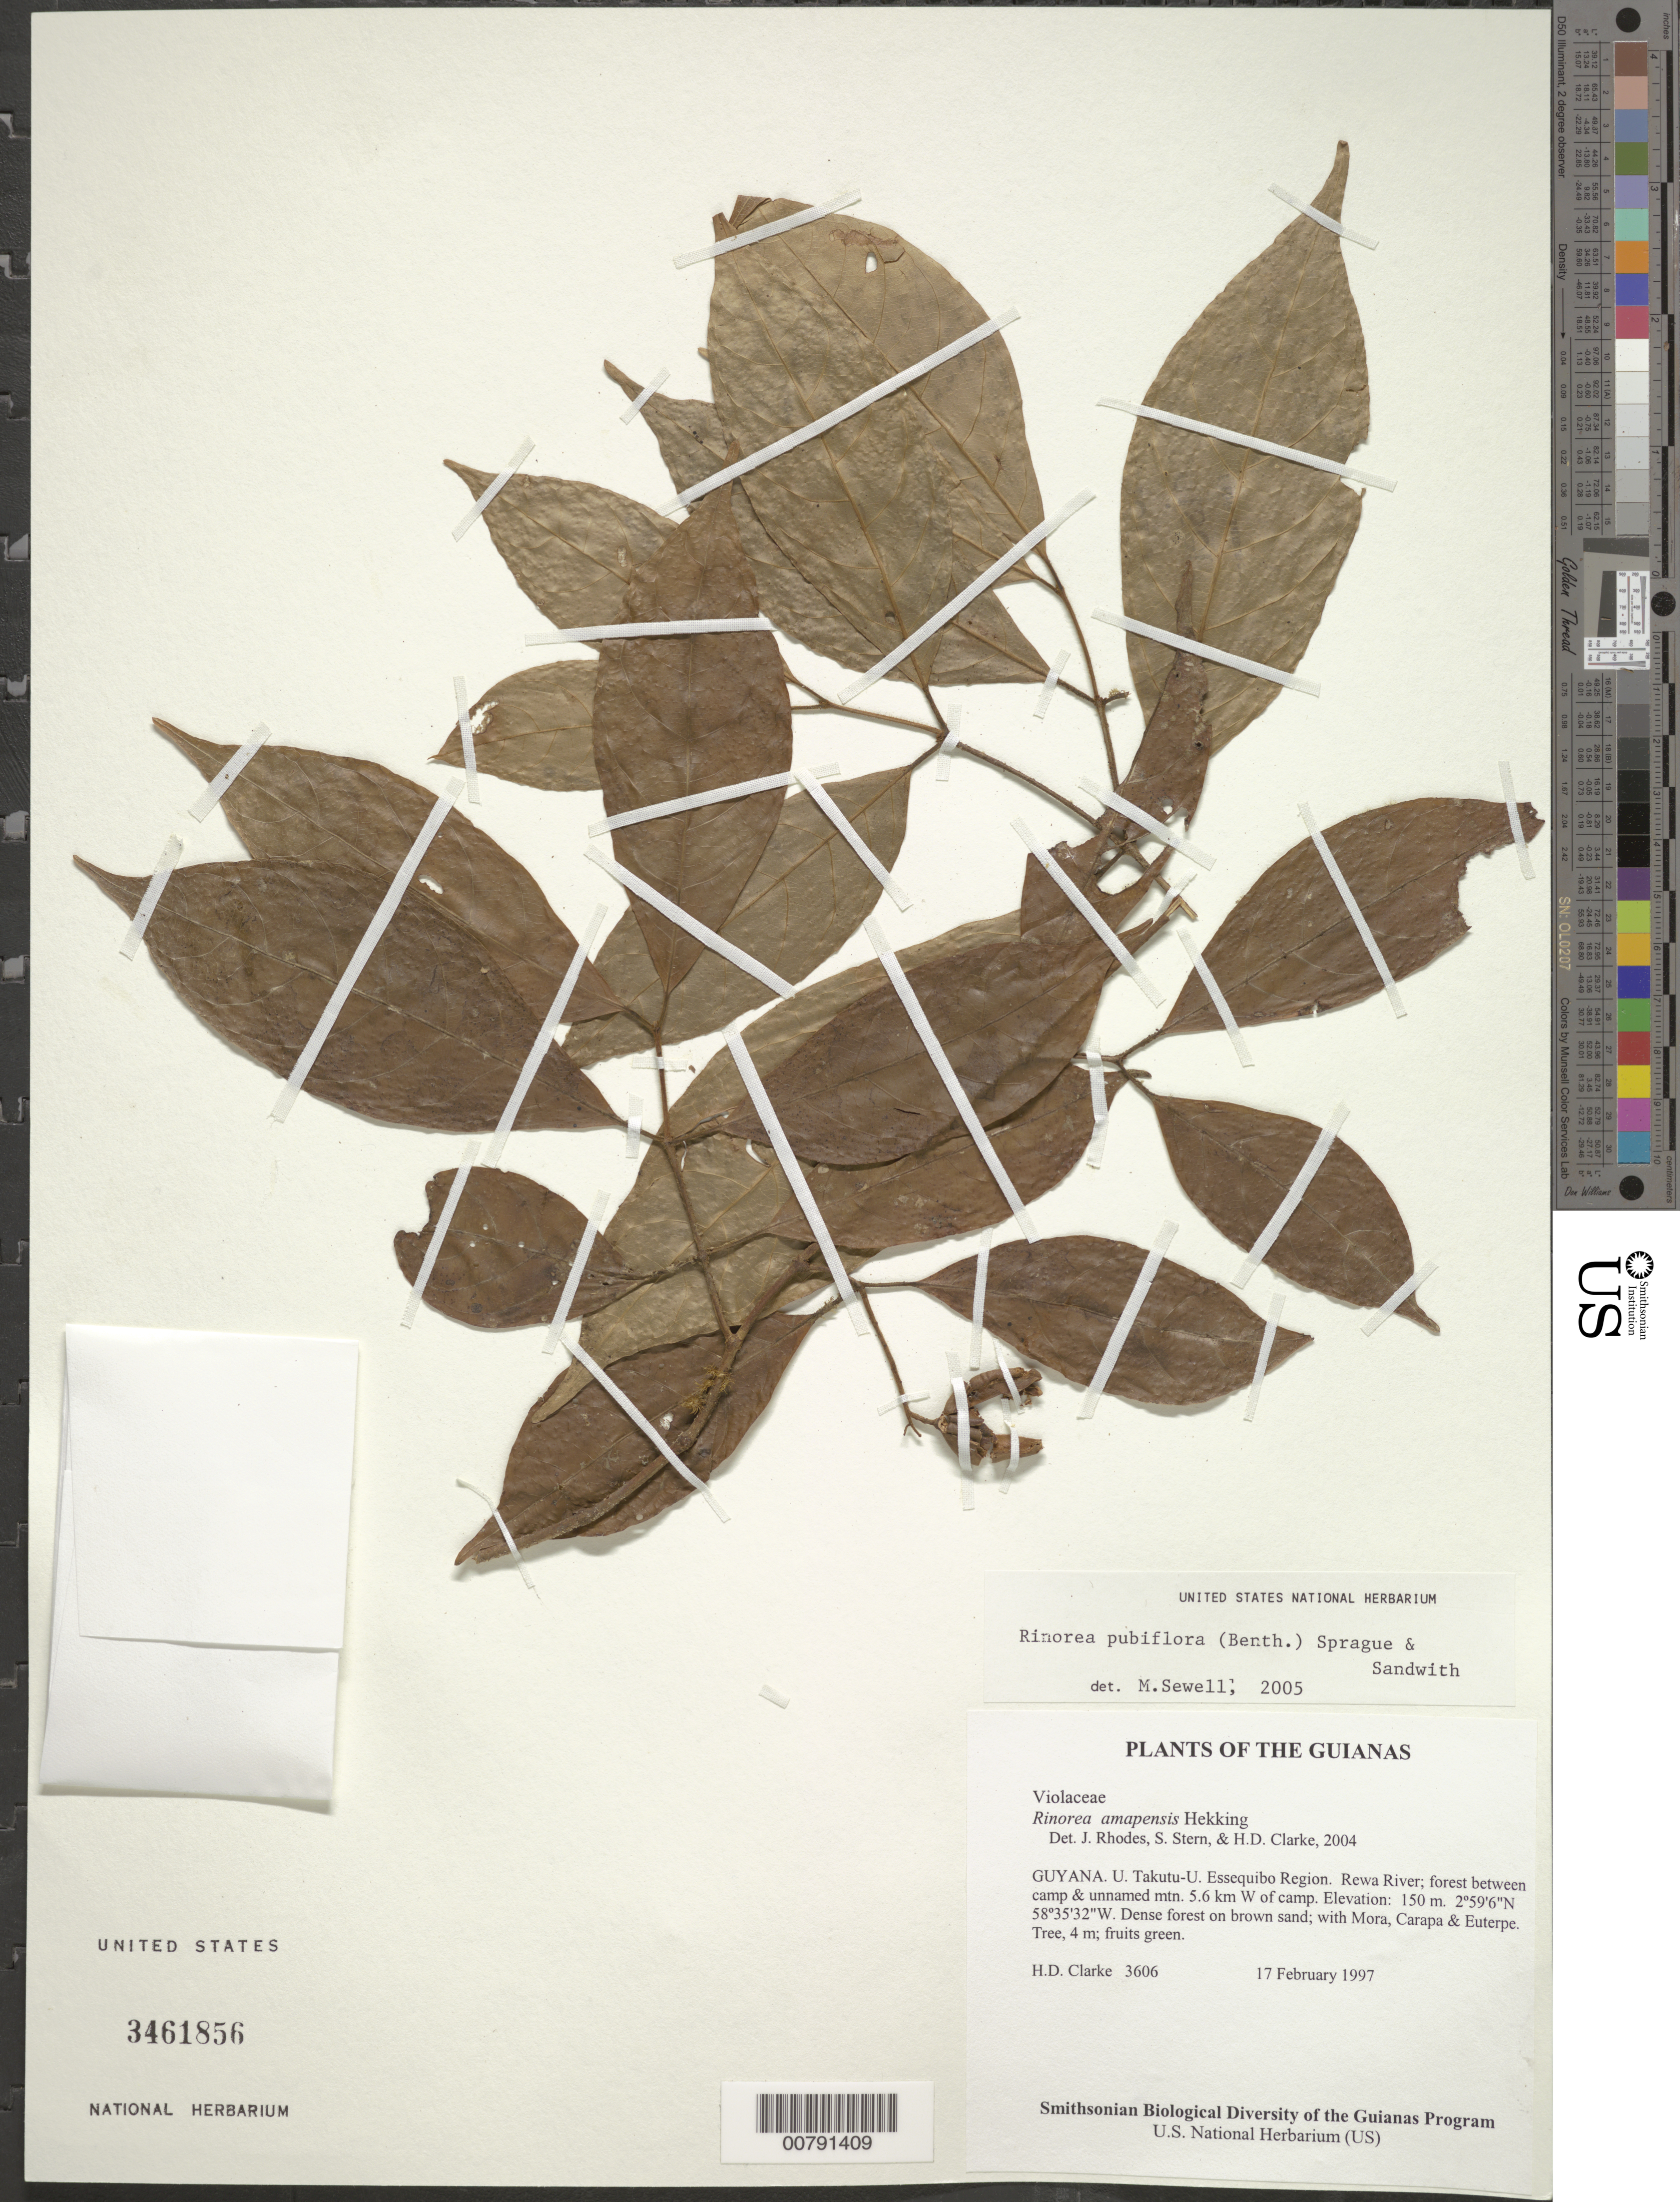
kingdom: Plantae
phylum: Tracheophyta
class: Magnoliopsida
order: Malpighiales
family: Violaceae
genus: Rinorea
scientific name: Rinorea pubiflora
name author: (Benth.) Sprague & Sandwith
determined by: Sewell, M.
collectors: H. D. Clarke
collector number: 3606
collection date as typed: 17 February 1997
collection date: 1997-02-17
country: Guyana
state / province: U. Takutu-U. Essequibo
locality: Rewa River; forest between camp & unnamed mtn. 5.6 km W of camp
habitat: Dense forest on brown sand; with Mora, Carapa & Euterpe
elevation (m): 150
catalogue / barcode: US 3461856